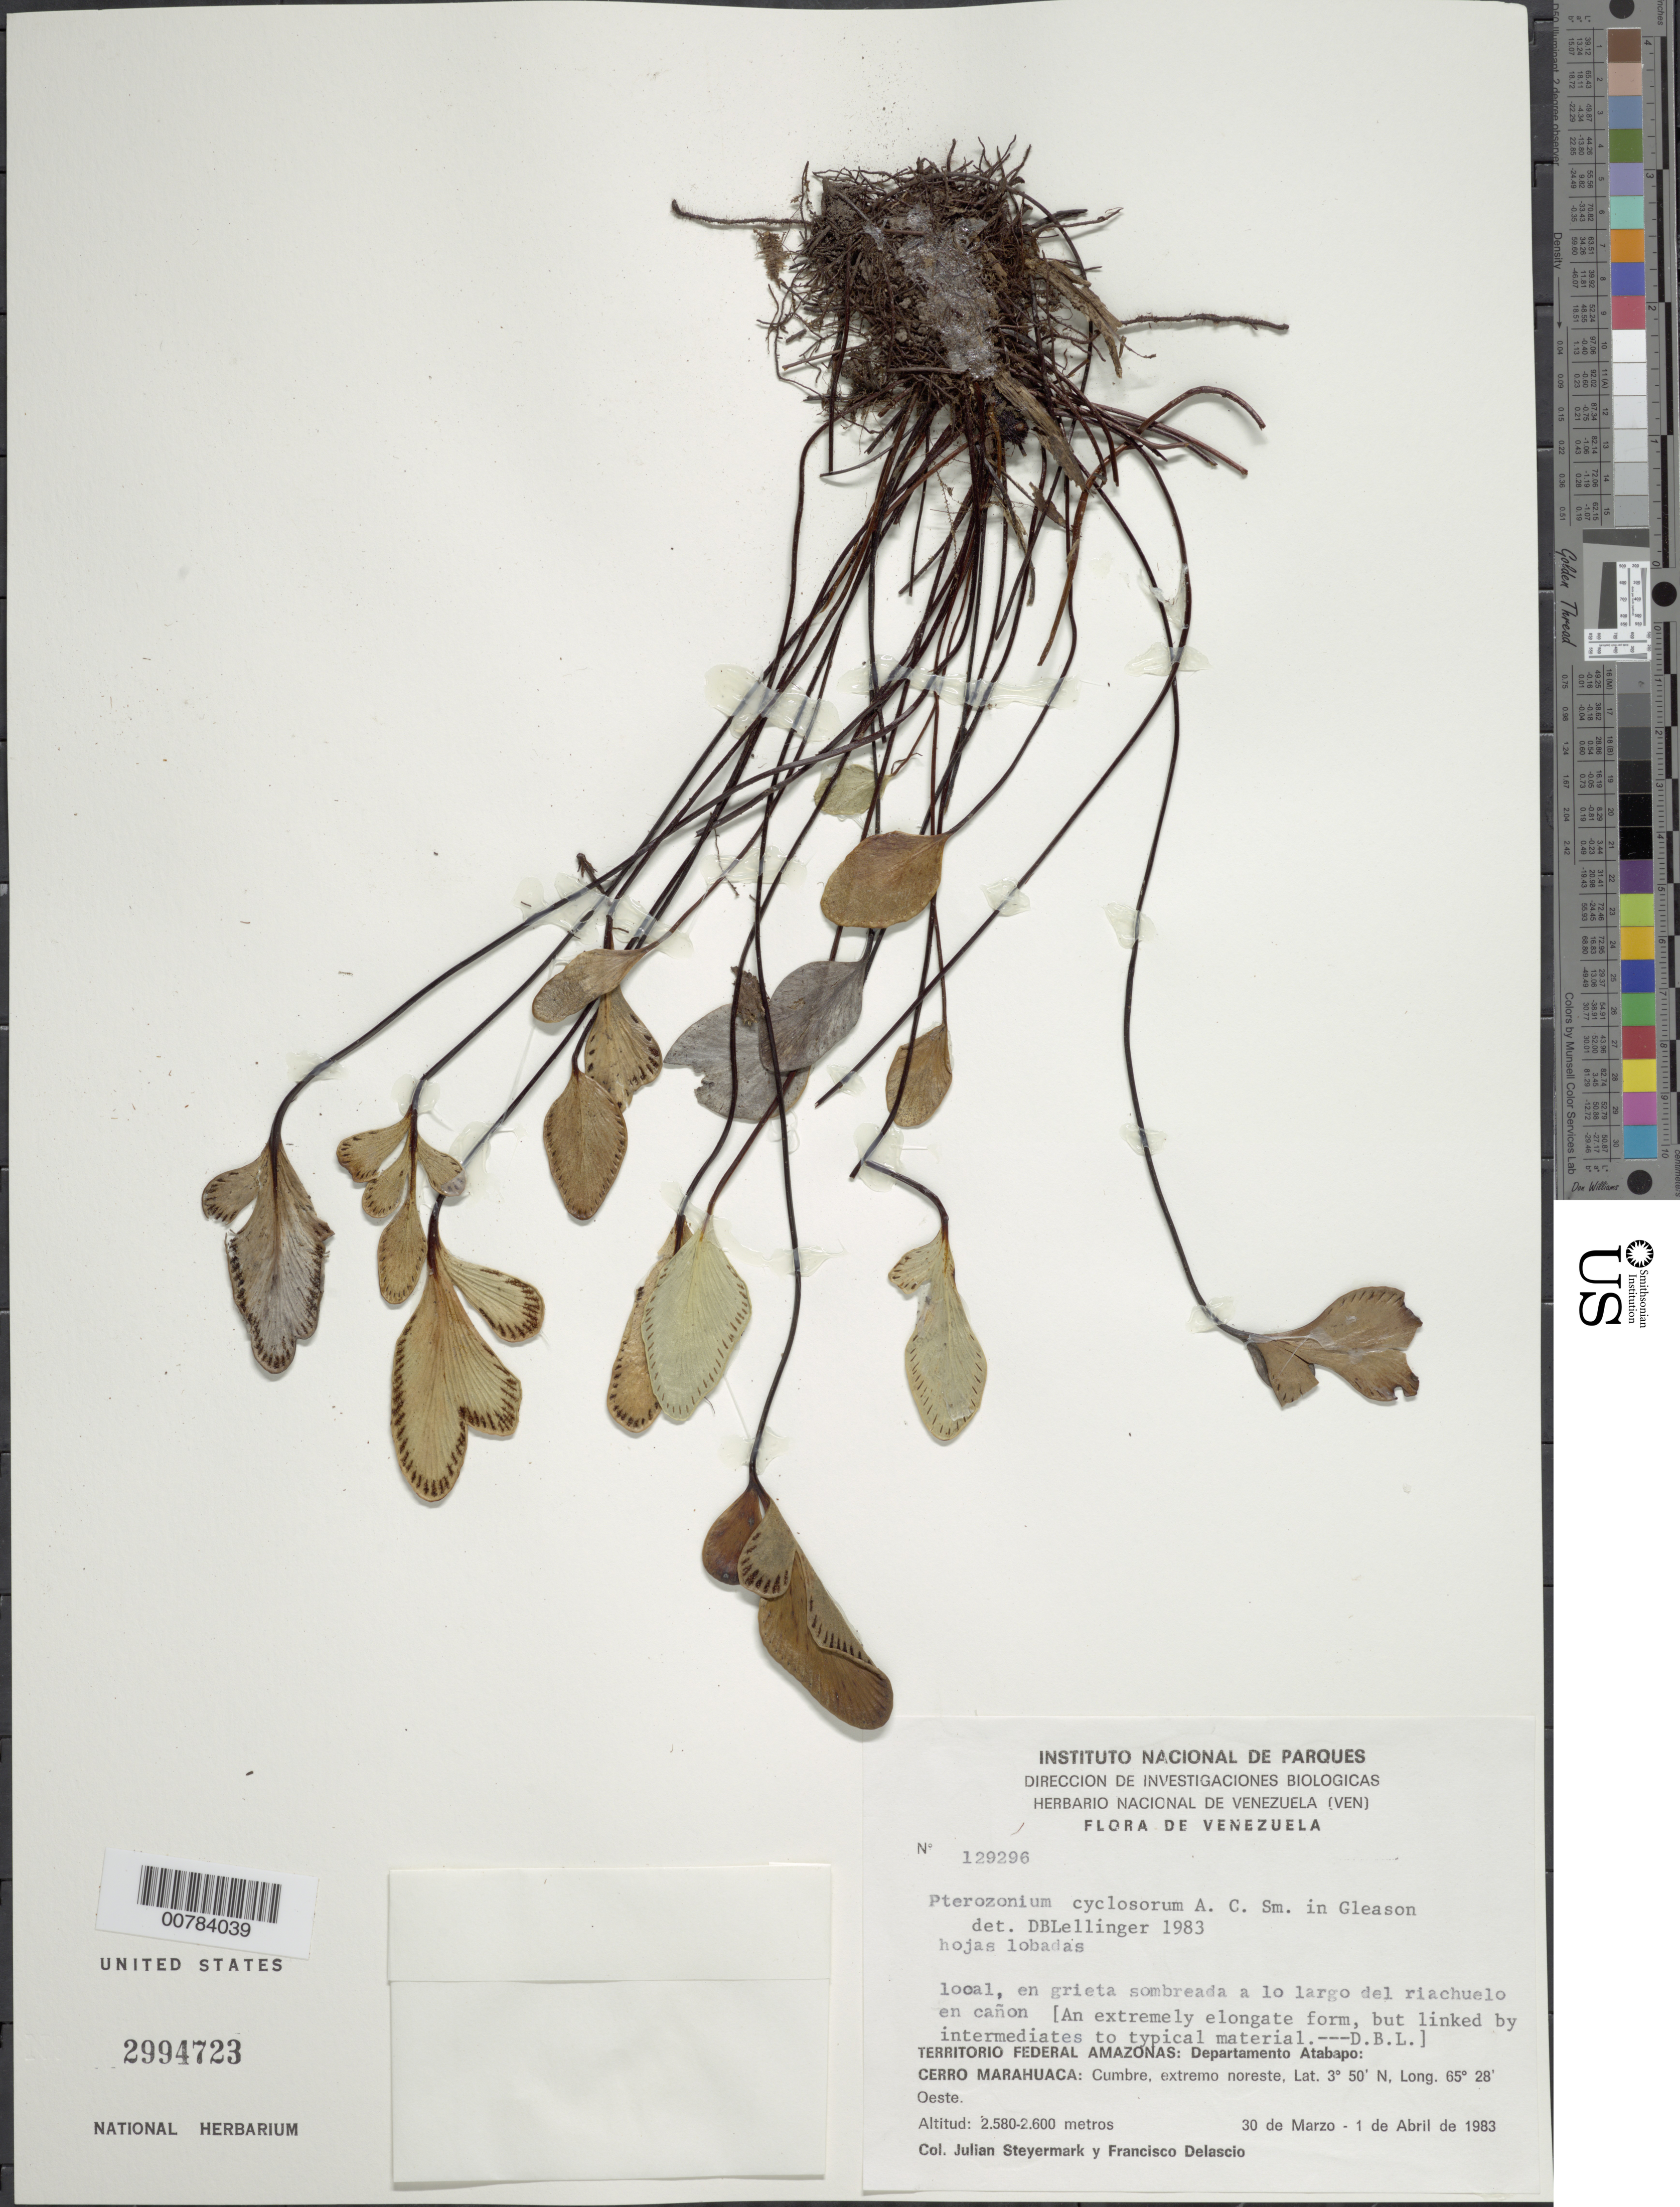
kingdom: Plantae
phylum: Tracheophyta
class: Polypodiopsida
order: Polypodiales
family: Pteridaceae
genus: Pterozonium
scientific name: Pterozonium cyclosorum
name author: A.C. Sm.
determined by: Lellinger, David B., (BOT), Smithsonian Institution - National Museum of Natural History (UNITED STATES)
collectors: J. Steyermark & F. Delascio C.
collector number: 129296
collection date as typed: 30-Mar-83 to 1-Apr-83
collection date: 1983-03-30/1983-04-01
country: Venezuela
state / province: Amazonas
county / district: Atabapo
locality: Cerro Marahuaca., cumbre, extremo noreste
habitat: Grieta sombreada a lo largo del riachuelo en canon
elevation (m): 2580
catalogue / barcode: US 2994723